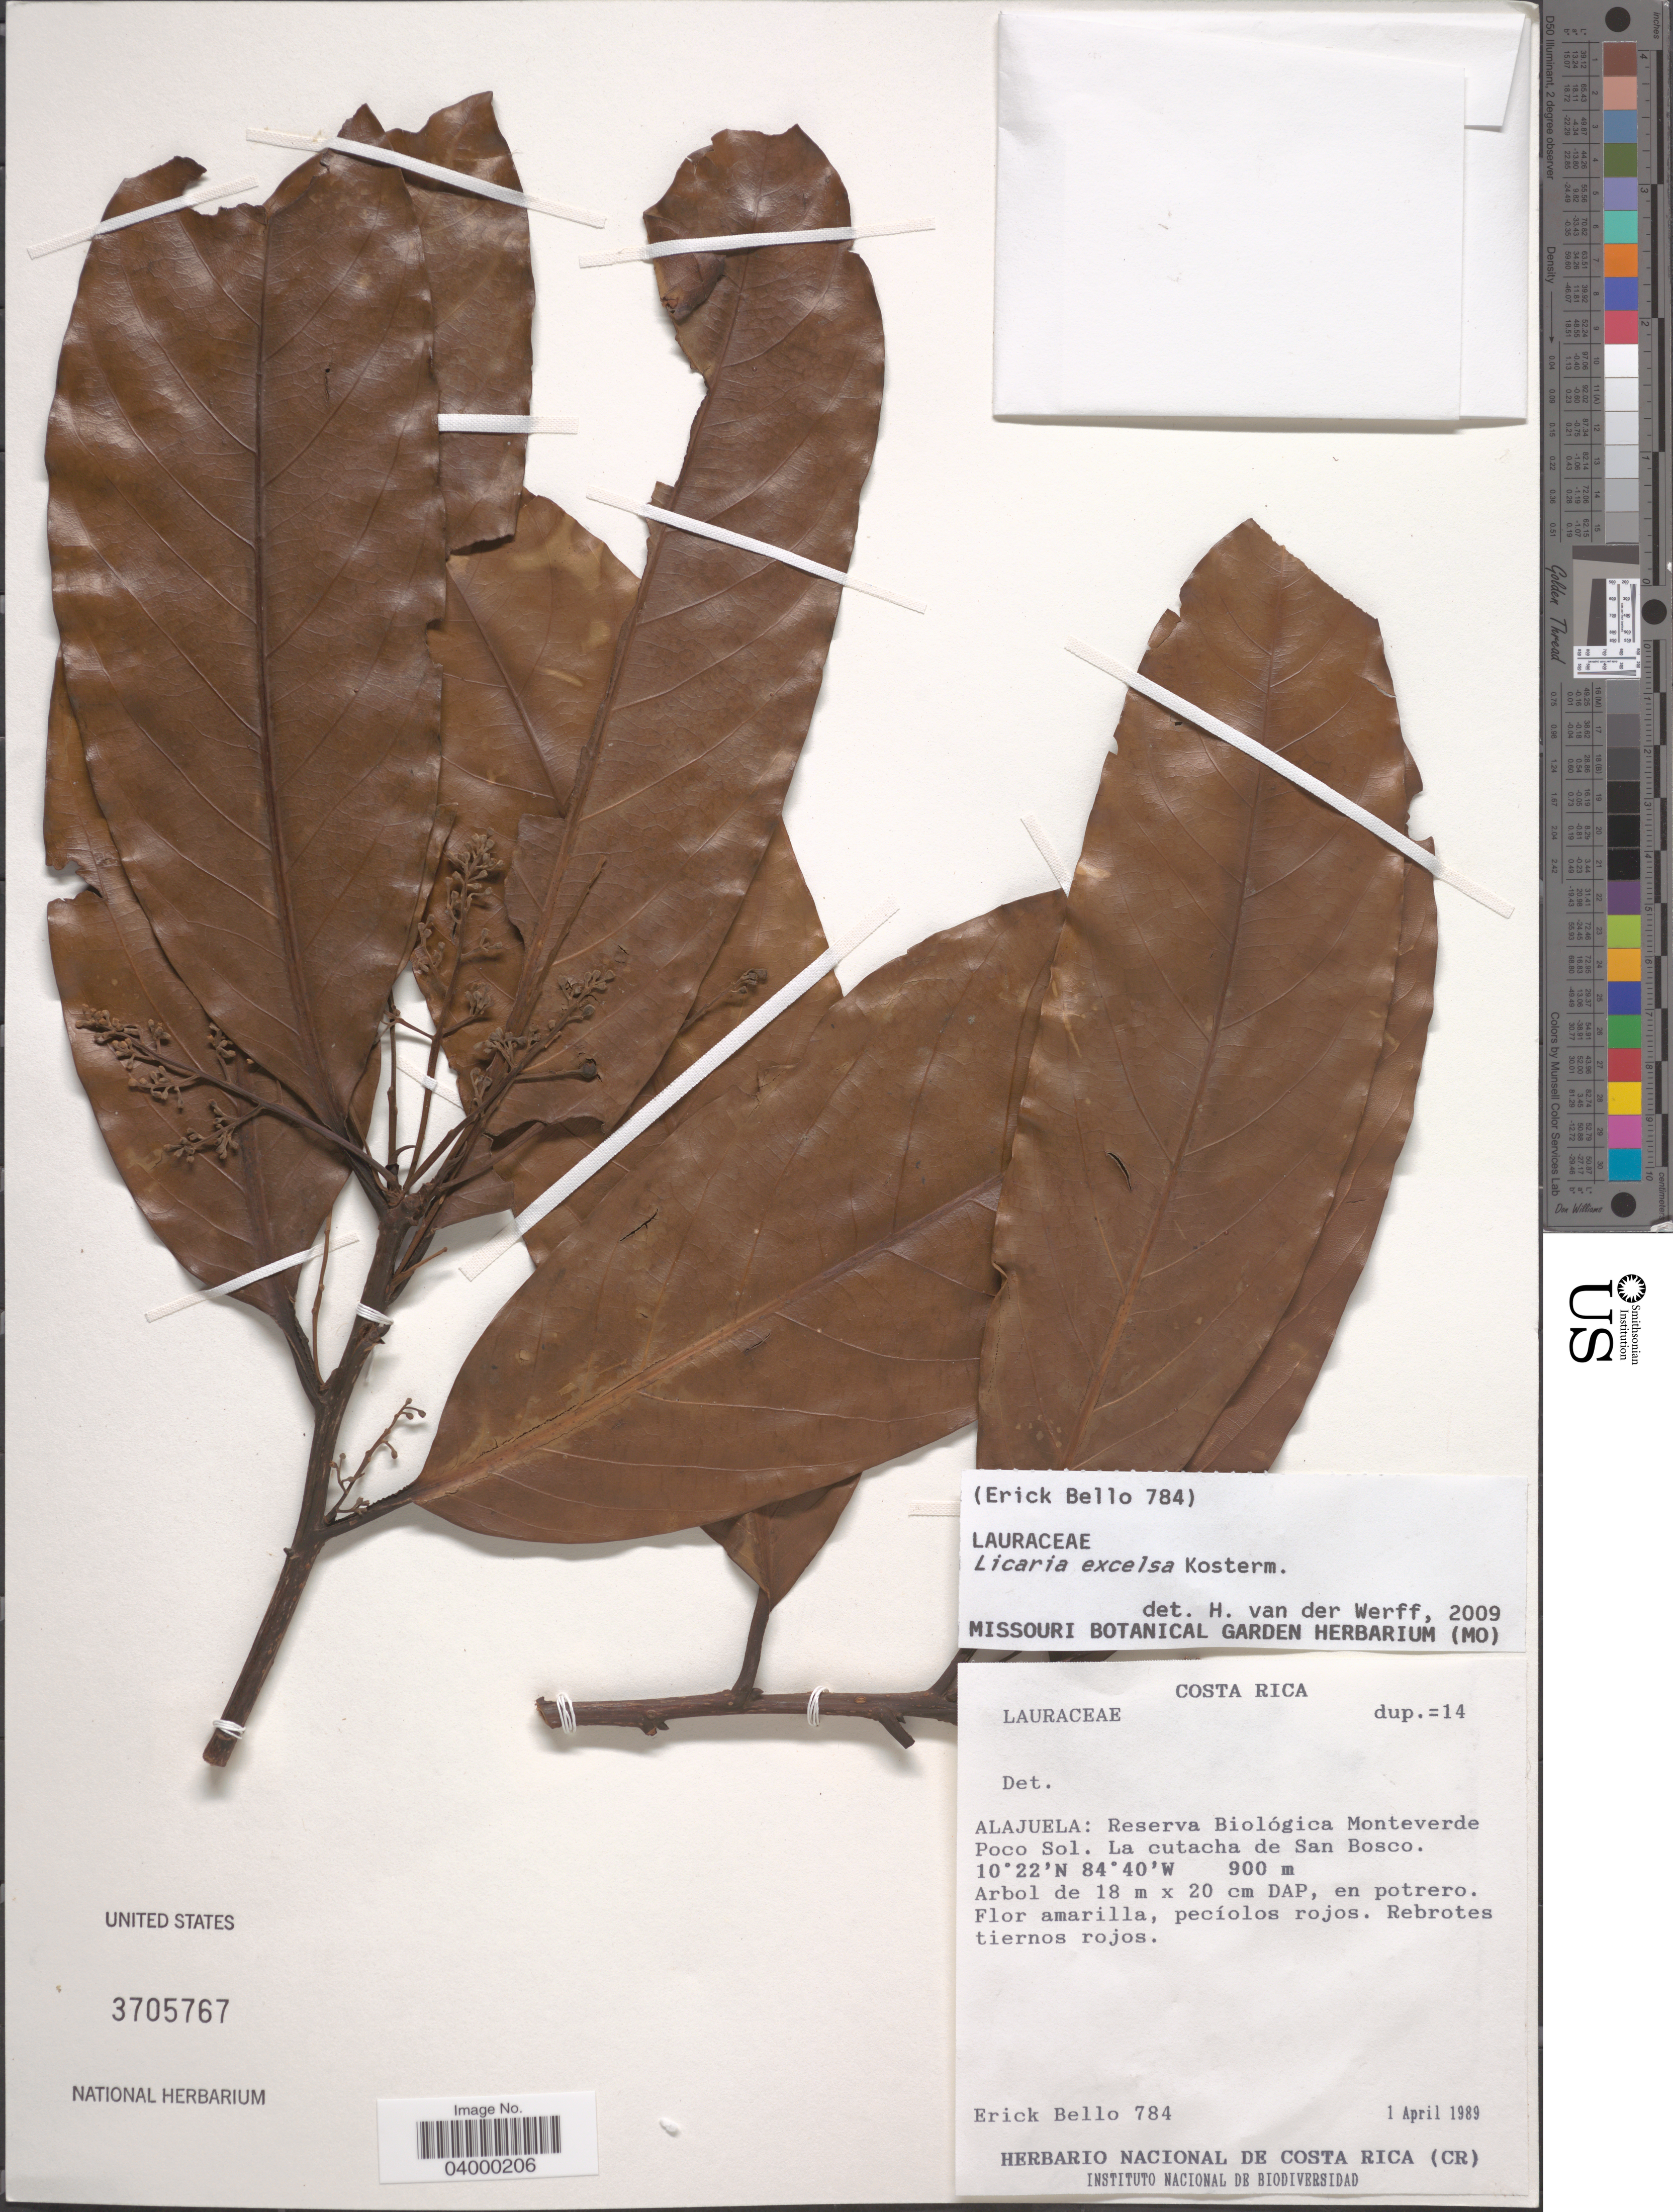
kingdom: Plantae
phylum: Tracheophyta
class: Magnoliopsida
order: Laurales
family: Lauraceae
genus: Licaria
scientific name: Licaria excelsa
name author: Kosterm.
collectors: E. Bello C.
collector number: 784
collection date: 1989-04-01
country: Costa Rica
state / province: Alajuela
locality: Reserva Biológica Monteverde Poco Sol. La cutacha de San Bosco.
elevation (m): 900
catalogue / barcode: US 3705767